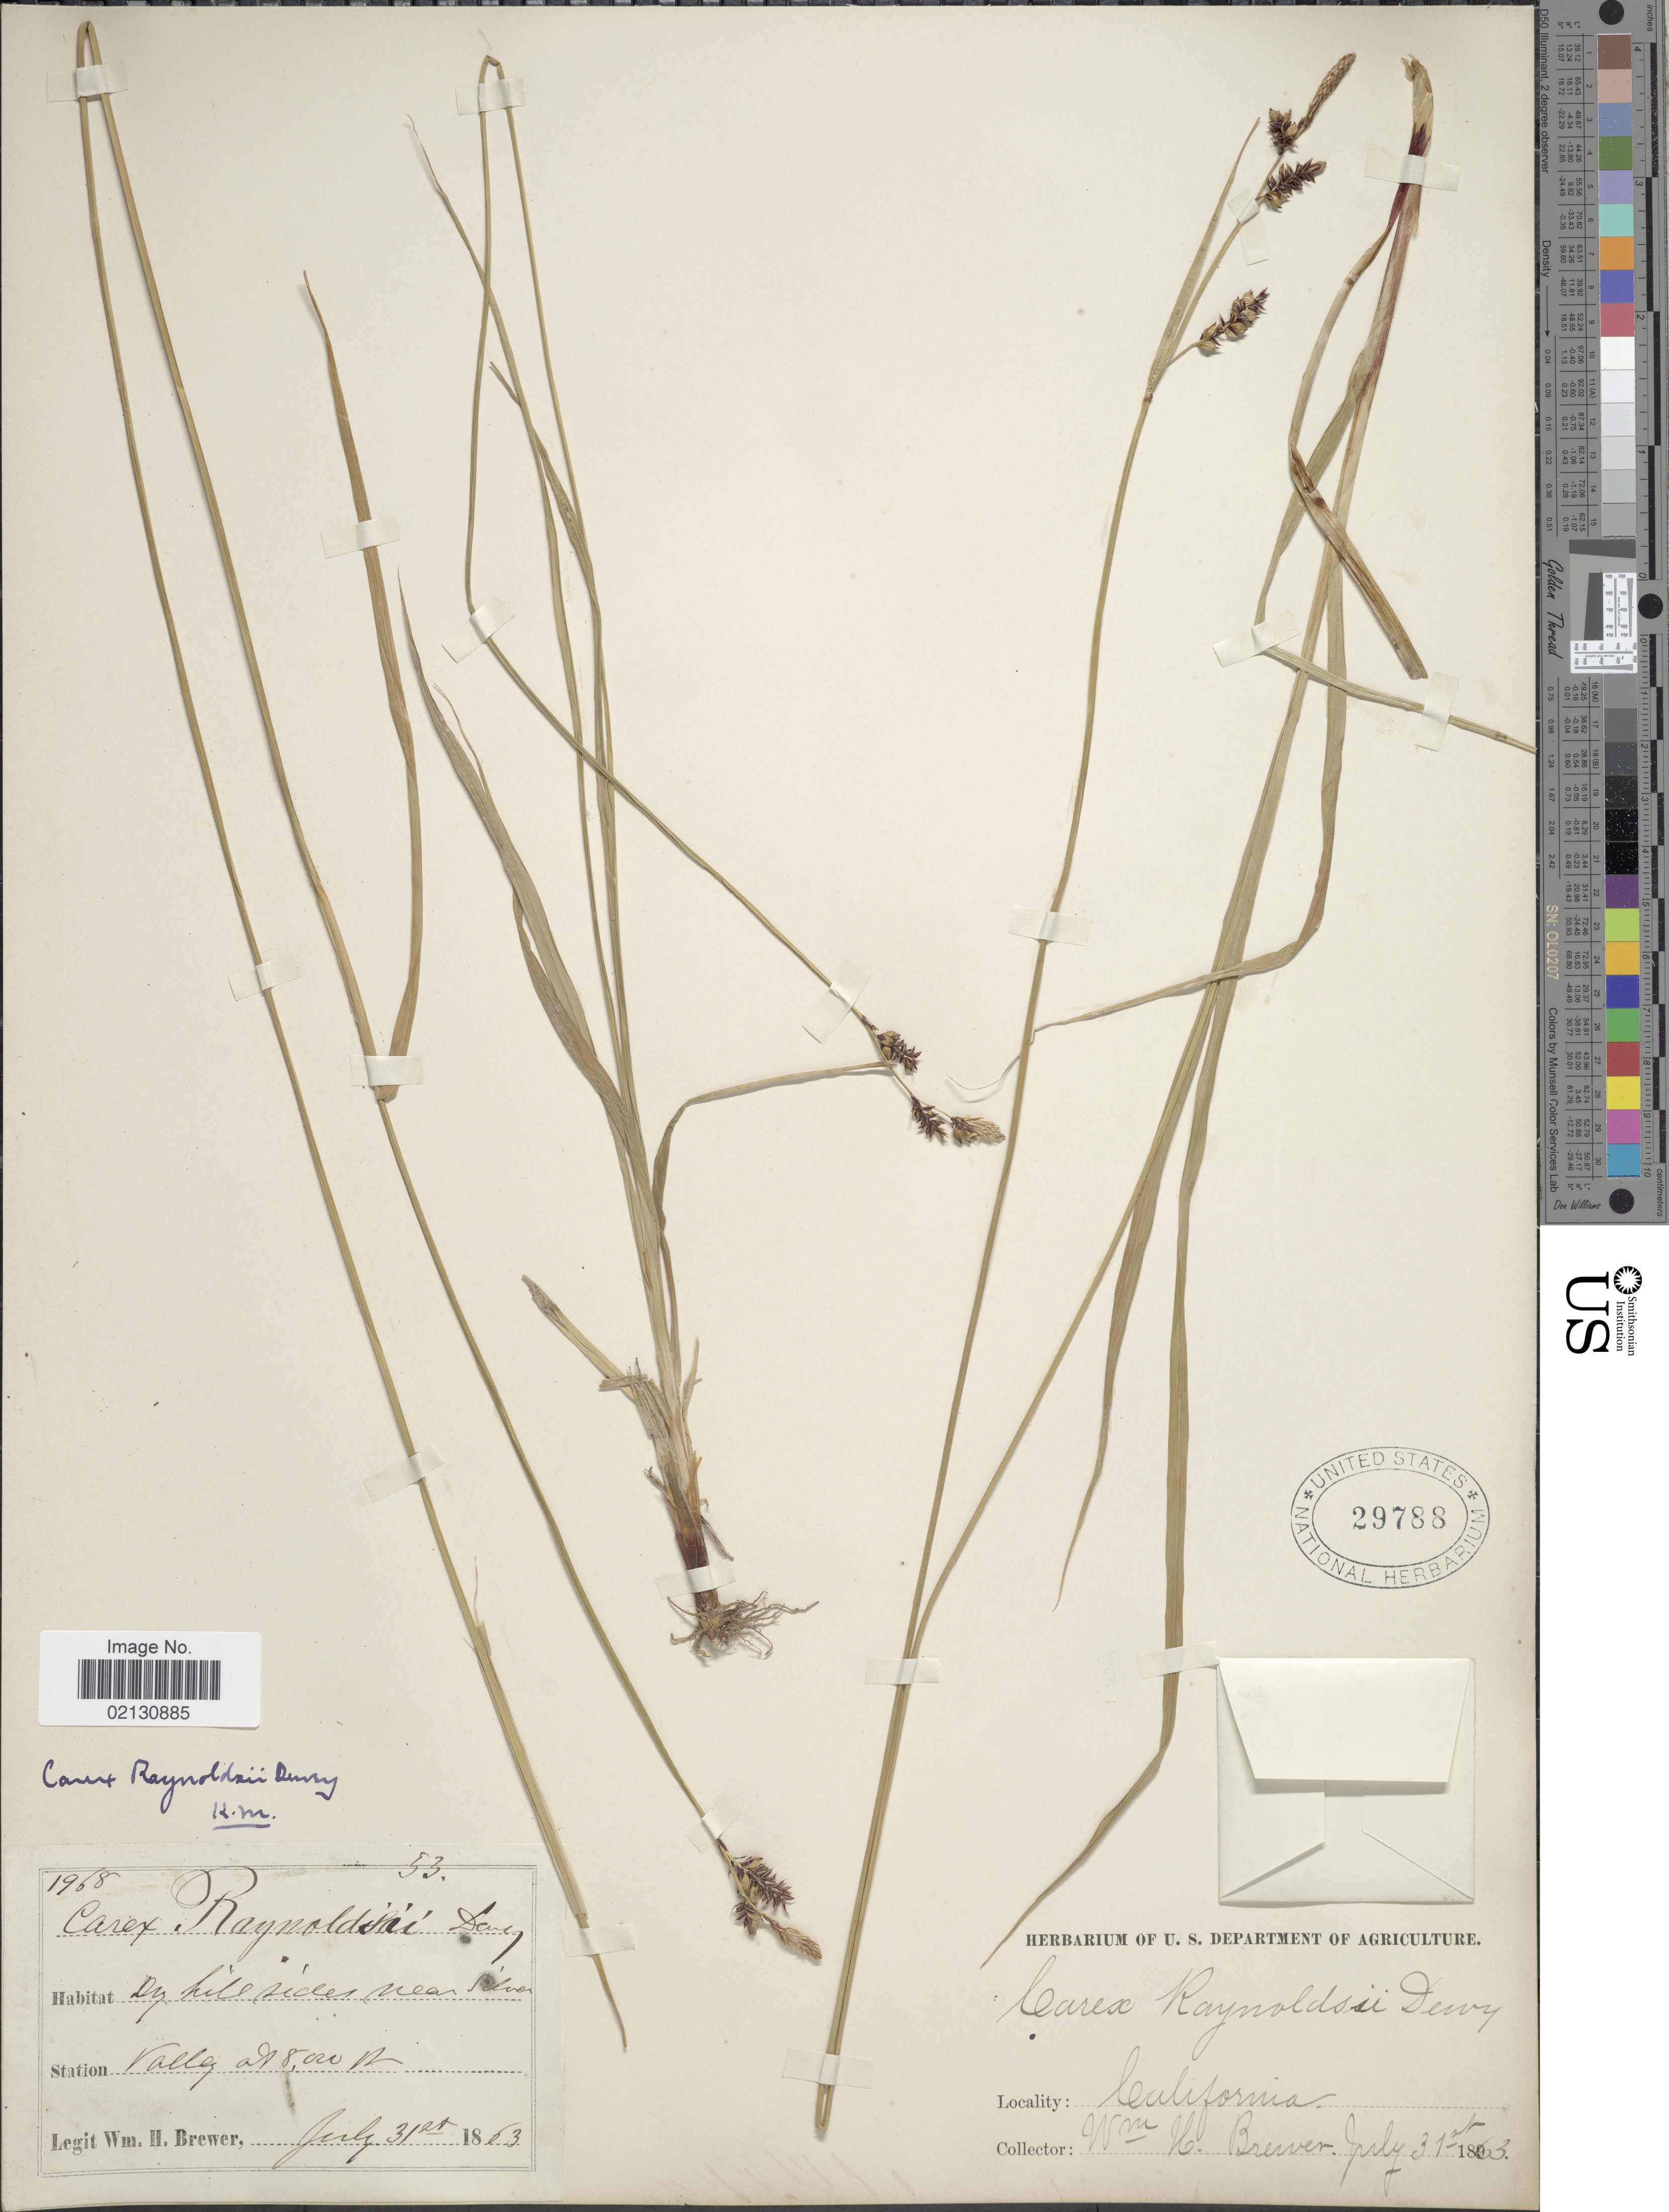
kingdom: Plantae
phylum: Tracheophyta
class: Liliopsida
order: Poales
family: Cyperaceae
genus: Carex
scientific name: Carex raynoldsii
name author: Dewey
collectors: W. H. Brewer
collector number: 1968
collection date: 1863-07-31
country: United States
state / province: California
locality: Near Silver Valley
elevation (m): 2438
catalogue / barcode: US 29788